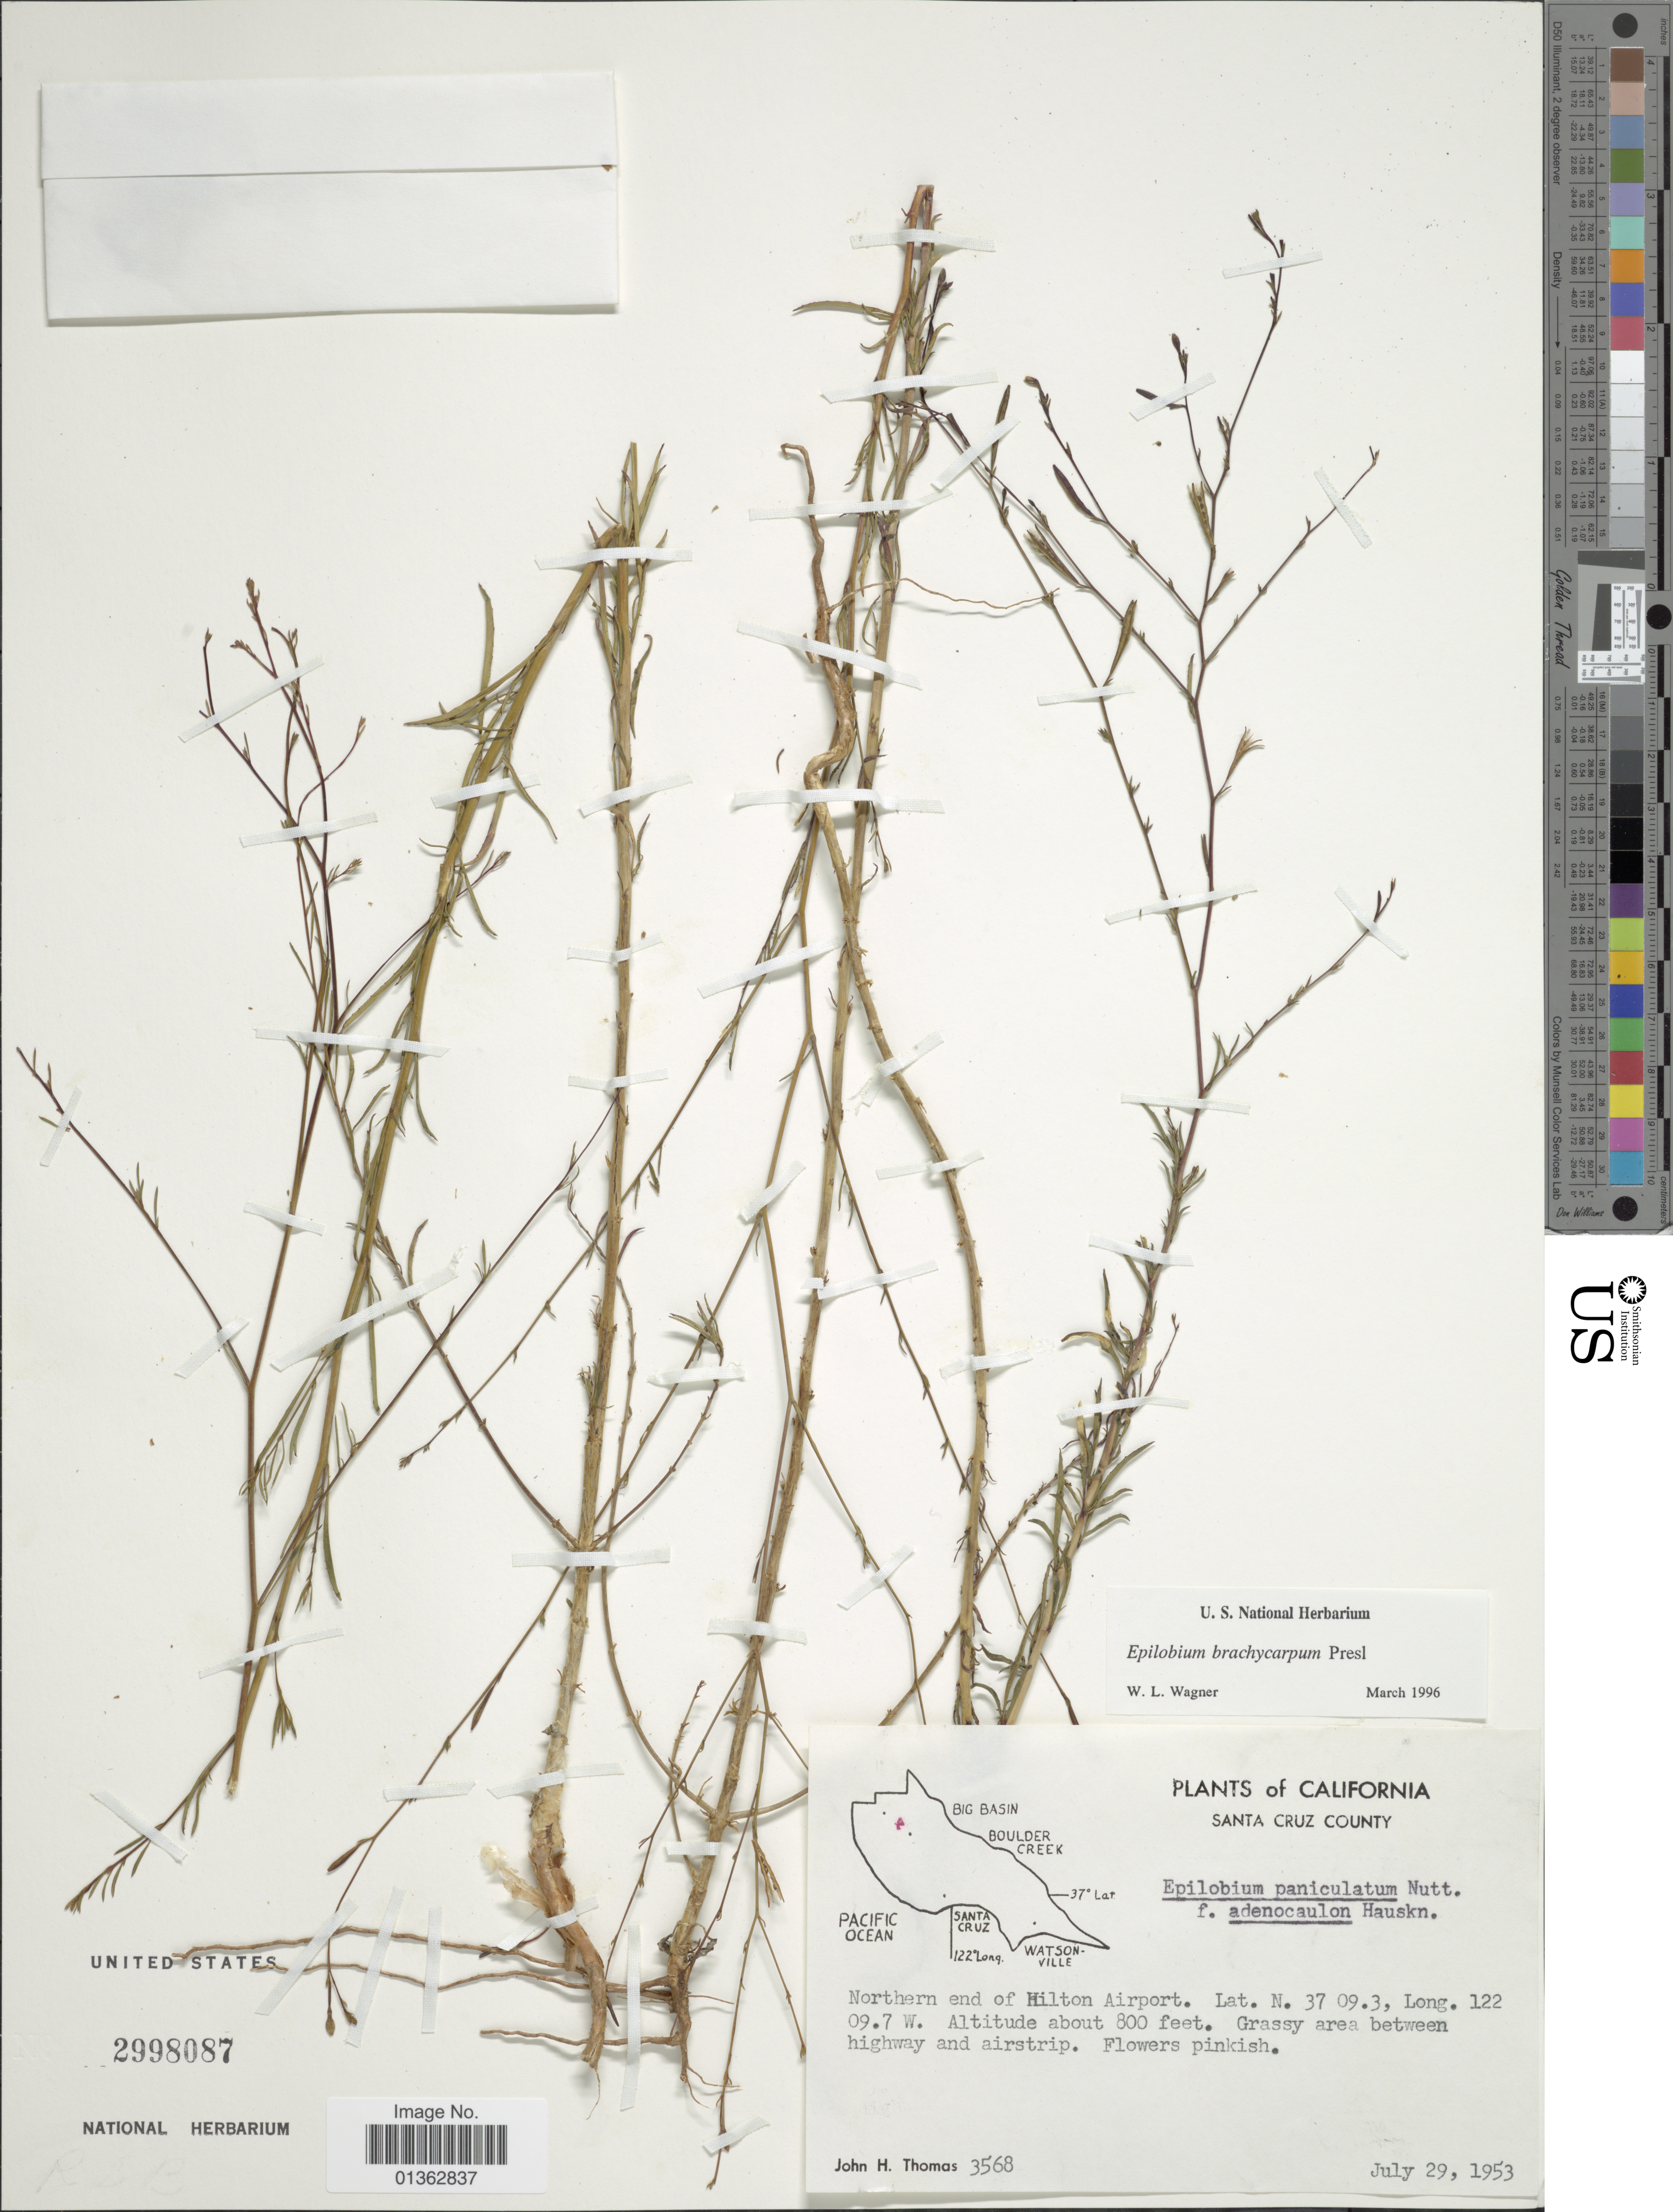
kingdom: Plantae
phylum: Tracheophyta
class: Magnoliopsida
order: Myrtales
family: Onagraceae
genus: Epilobium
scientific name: Epilobium brachycarpum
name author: C. Presl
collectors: J. H. Thomas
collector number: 3568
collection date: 1953-07-29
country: United States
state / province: California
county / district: Santa Cruz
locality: Santa Cruz County. Northern end of Hilton Airport.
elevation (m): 244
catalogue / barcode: US 2998087